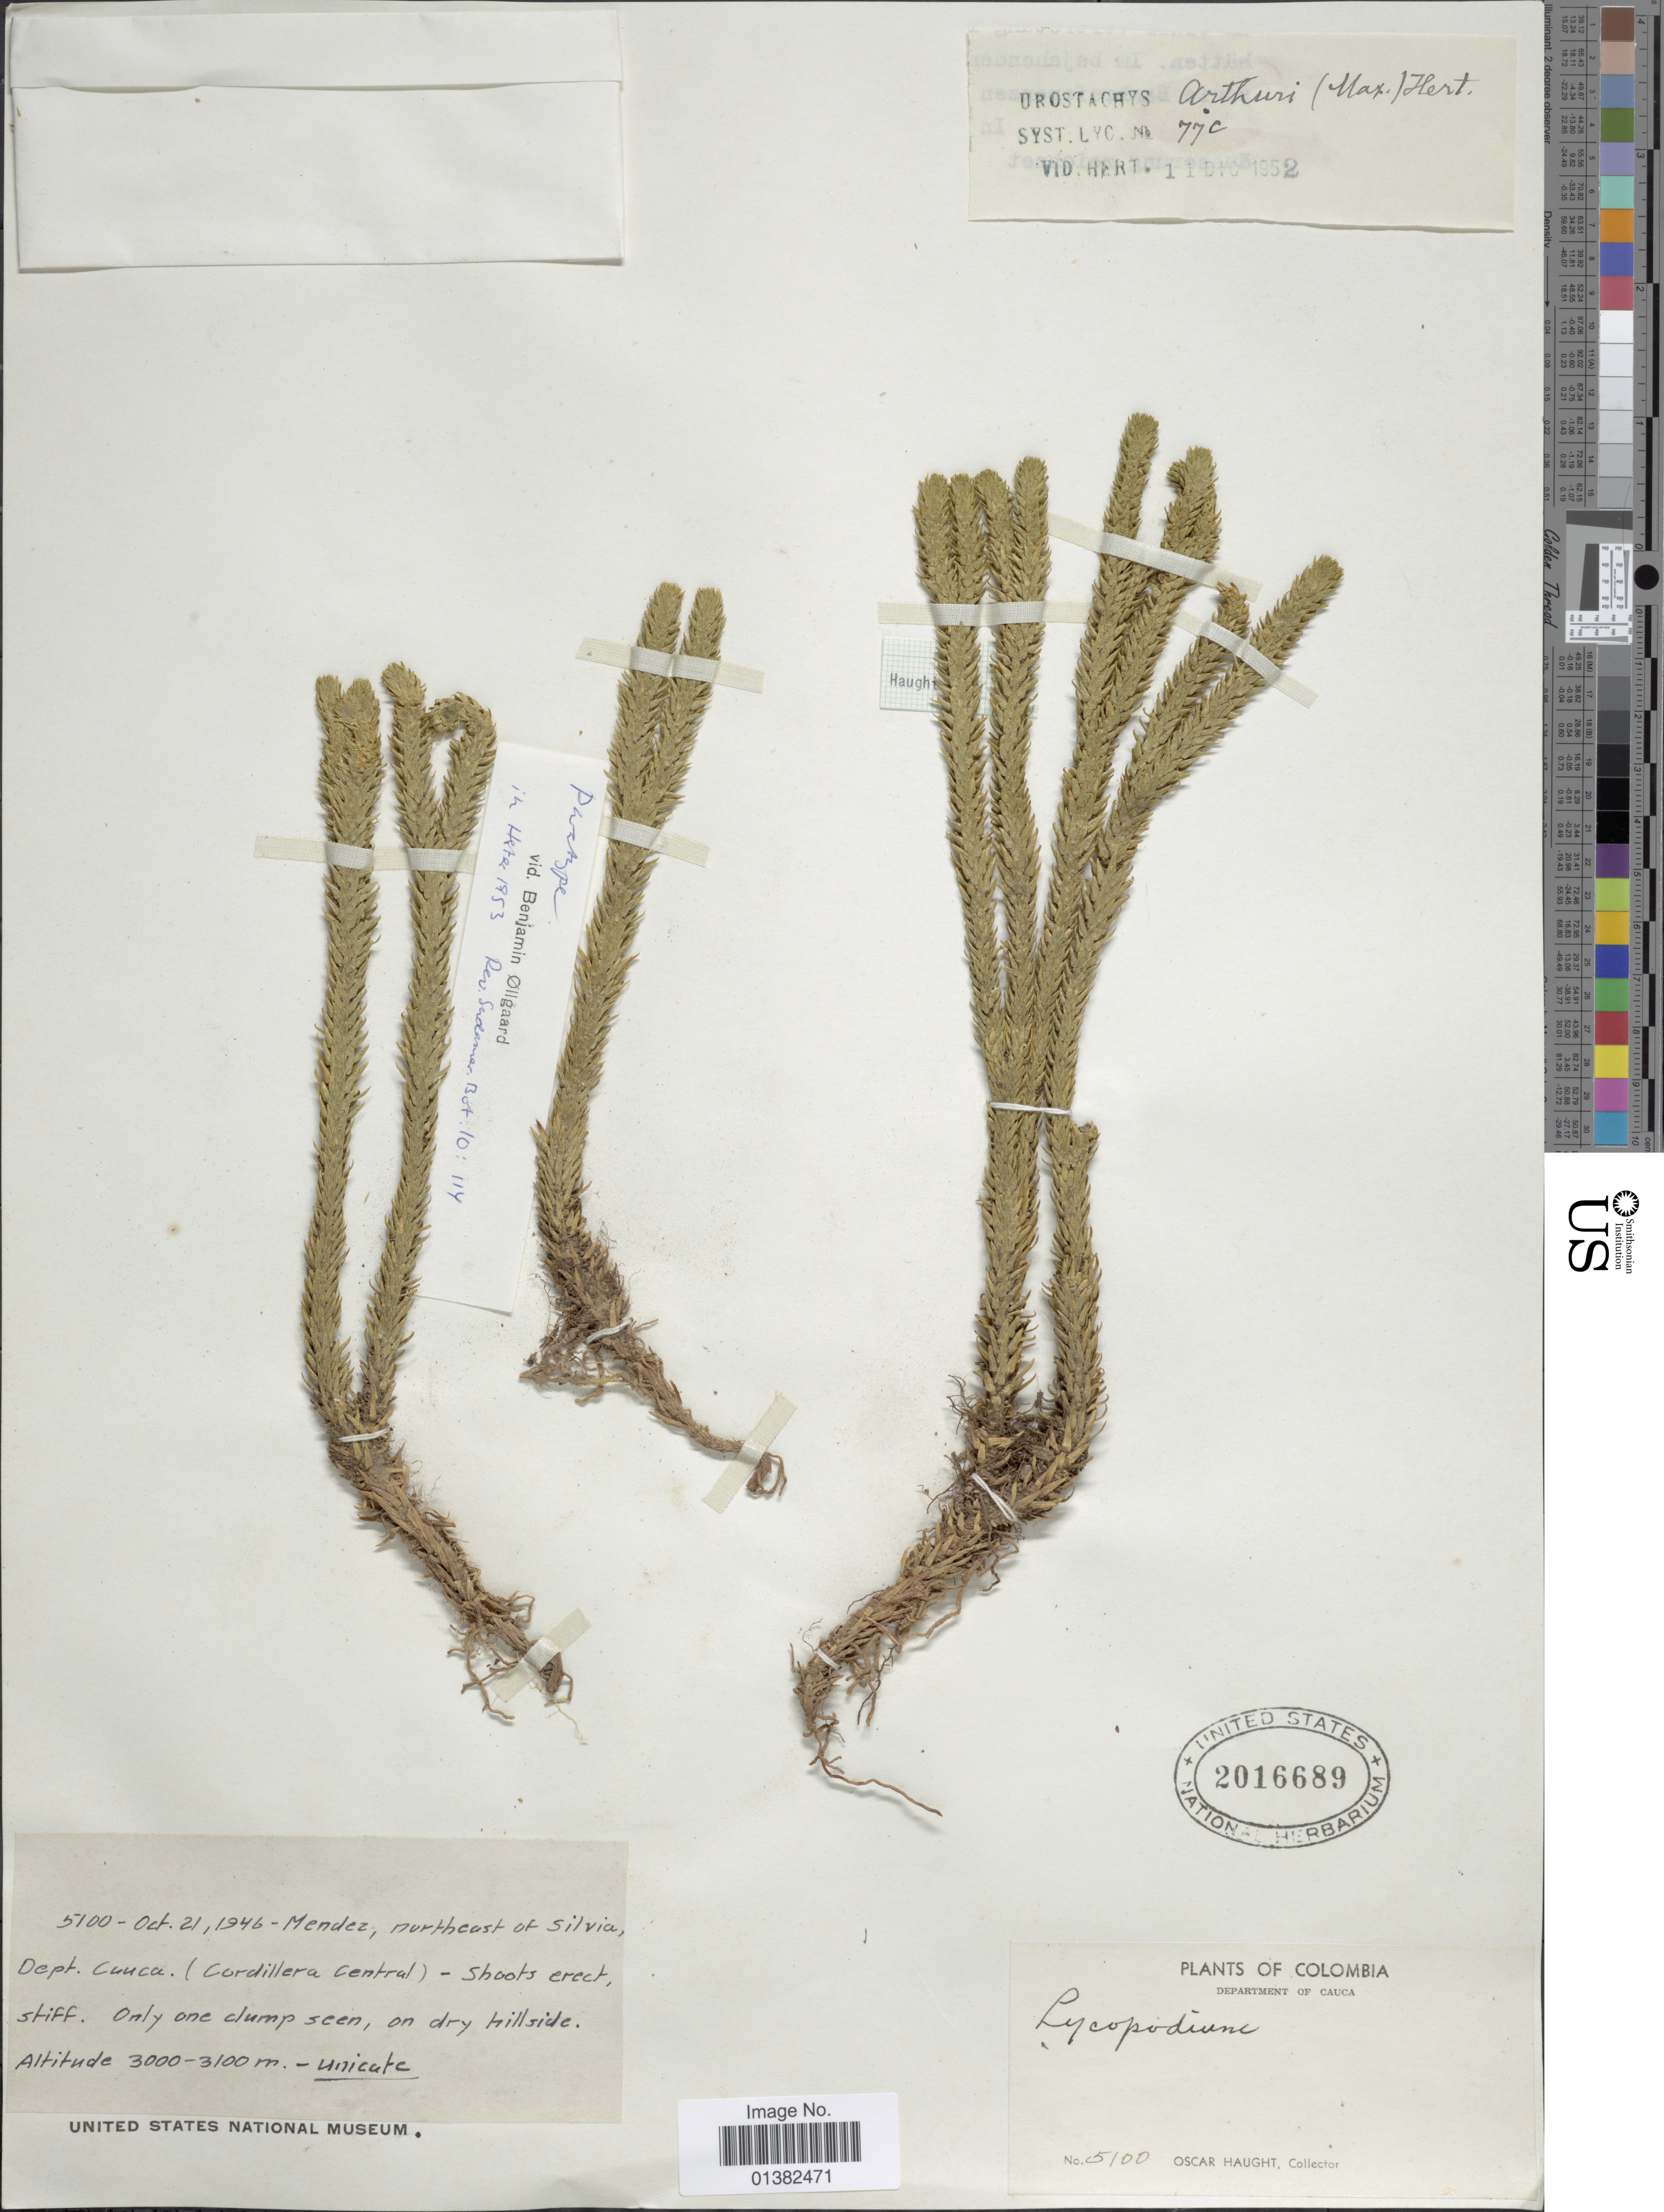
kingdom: Plantae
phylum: Tracheophyta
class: Lycopodiopsida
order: Lycopodiales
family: Lycopodiaceae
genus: Phlegmariurus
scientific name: Phlegmariurus ocananus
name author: (Herter) B. Øllg.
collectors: O. L. Haught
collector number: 5100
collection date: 1946-10-21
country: Colombia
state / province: Cauca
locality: Mendez, northeast of Silvia, (Cordillera Central), Dept. Cauca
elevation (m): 3000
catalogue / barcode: US 2016689